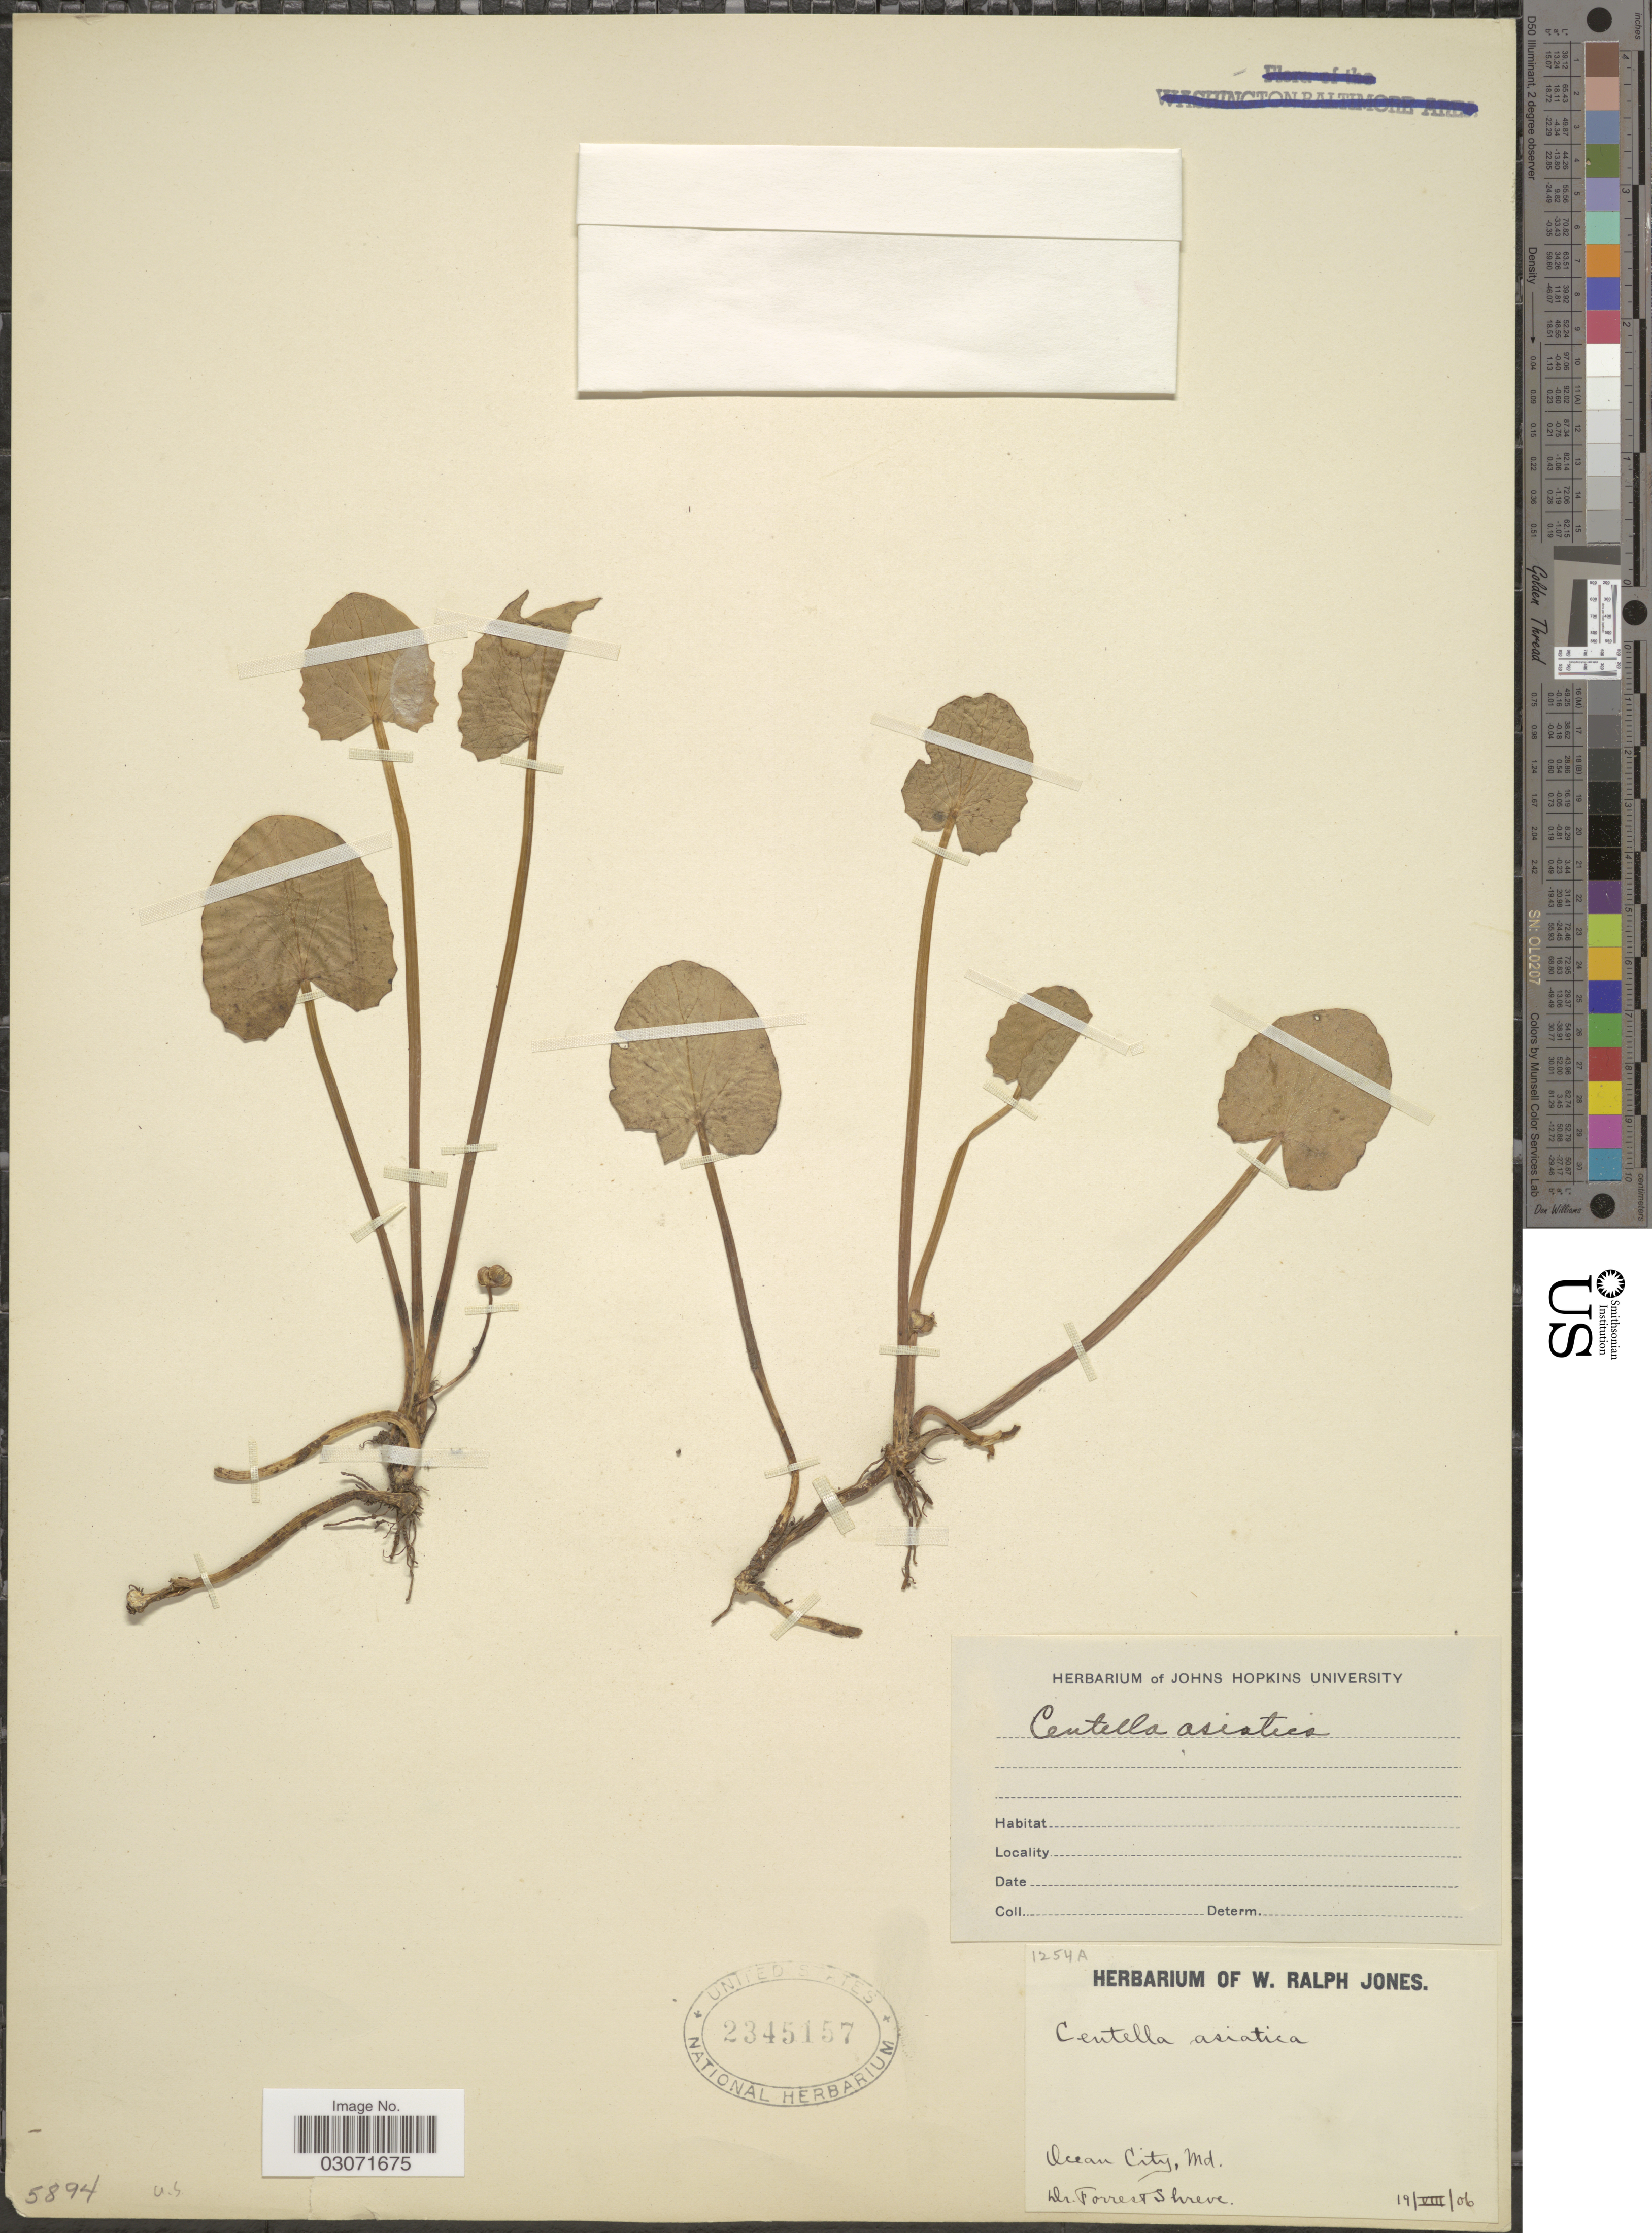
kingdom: Plantae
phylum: Tracheophyta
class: Magnoliopsida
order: Apiales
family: Apiaceae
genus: Centella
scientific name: Centella asiatica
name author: (L.) Urb.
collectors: F. Shreve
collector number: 1254A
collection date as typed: Transcribed d/m/y: 19/8/6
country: United States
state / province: Maryland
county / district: Worcester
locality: Ocean City, Md.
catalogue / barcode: US 2345157